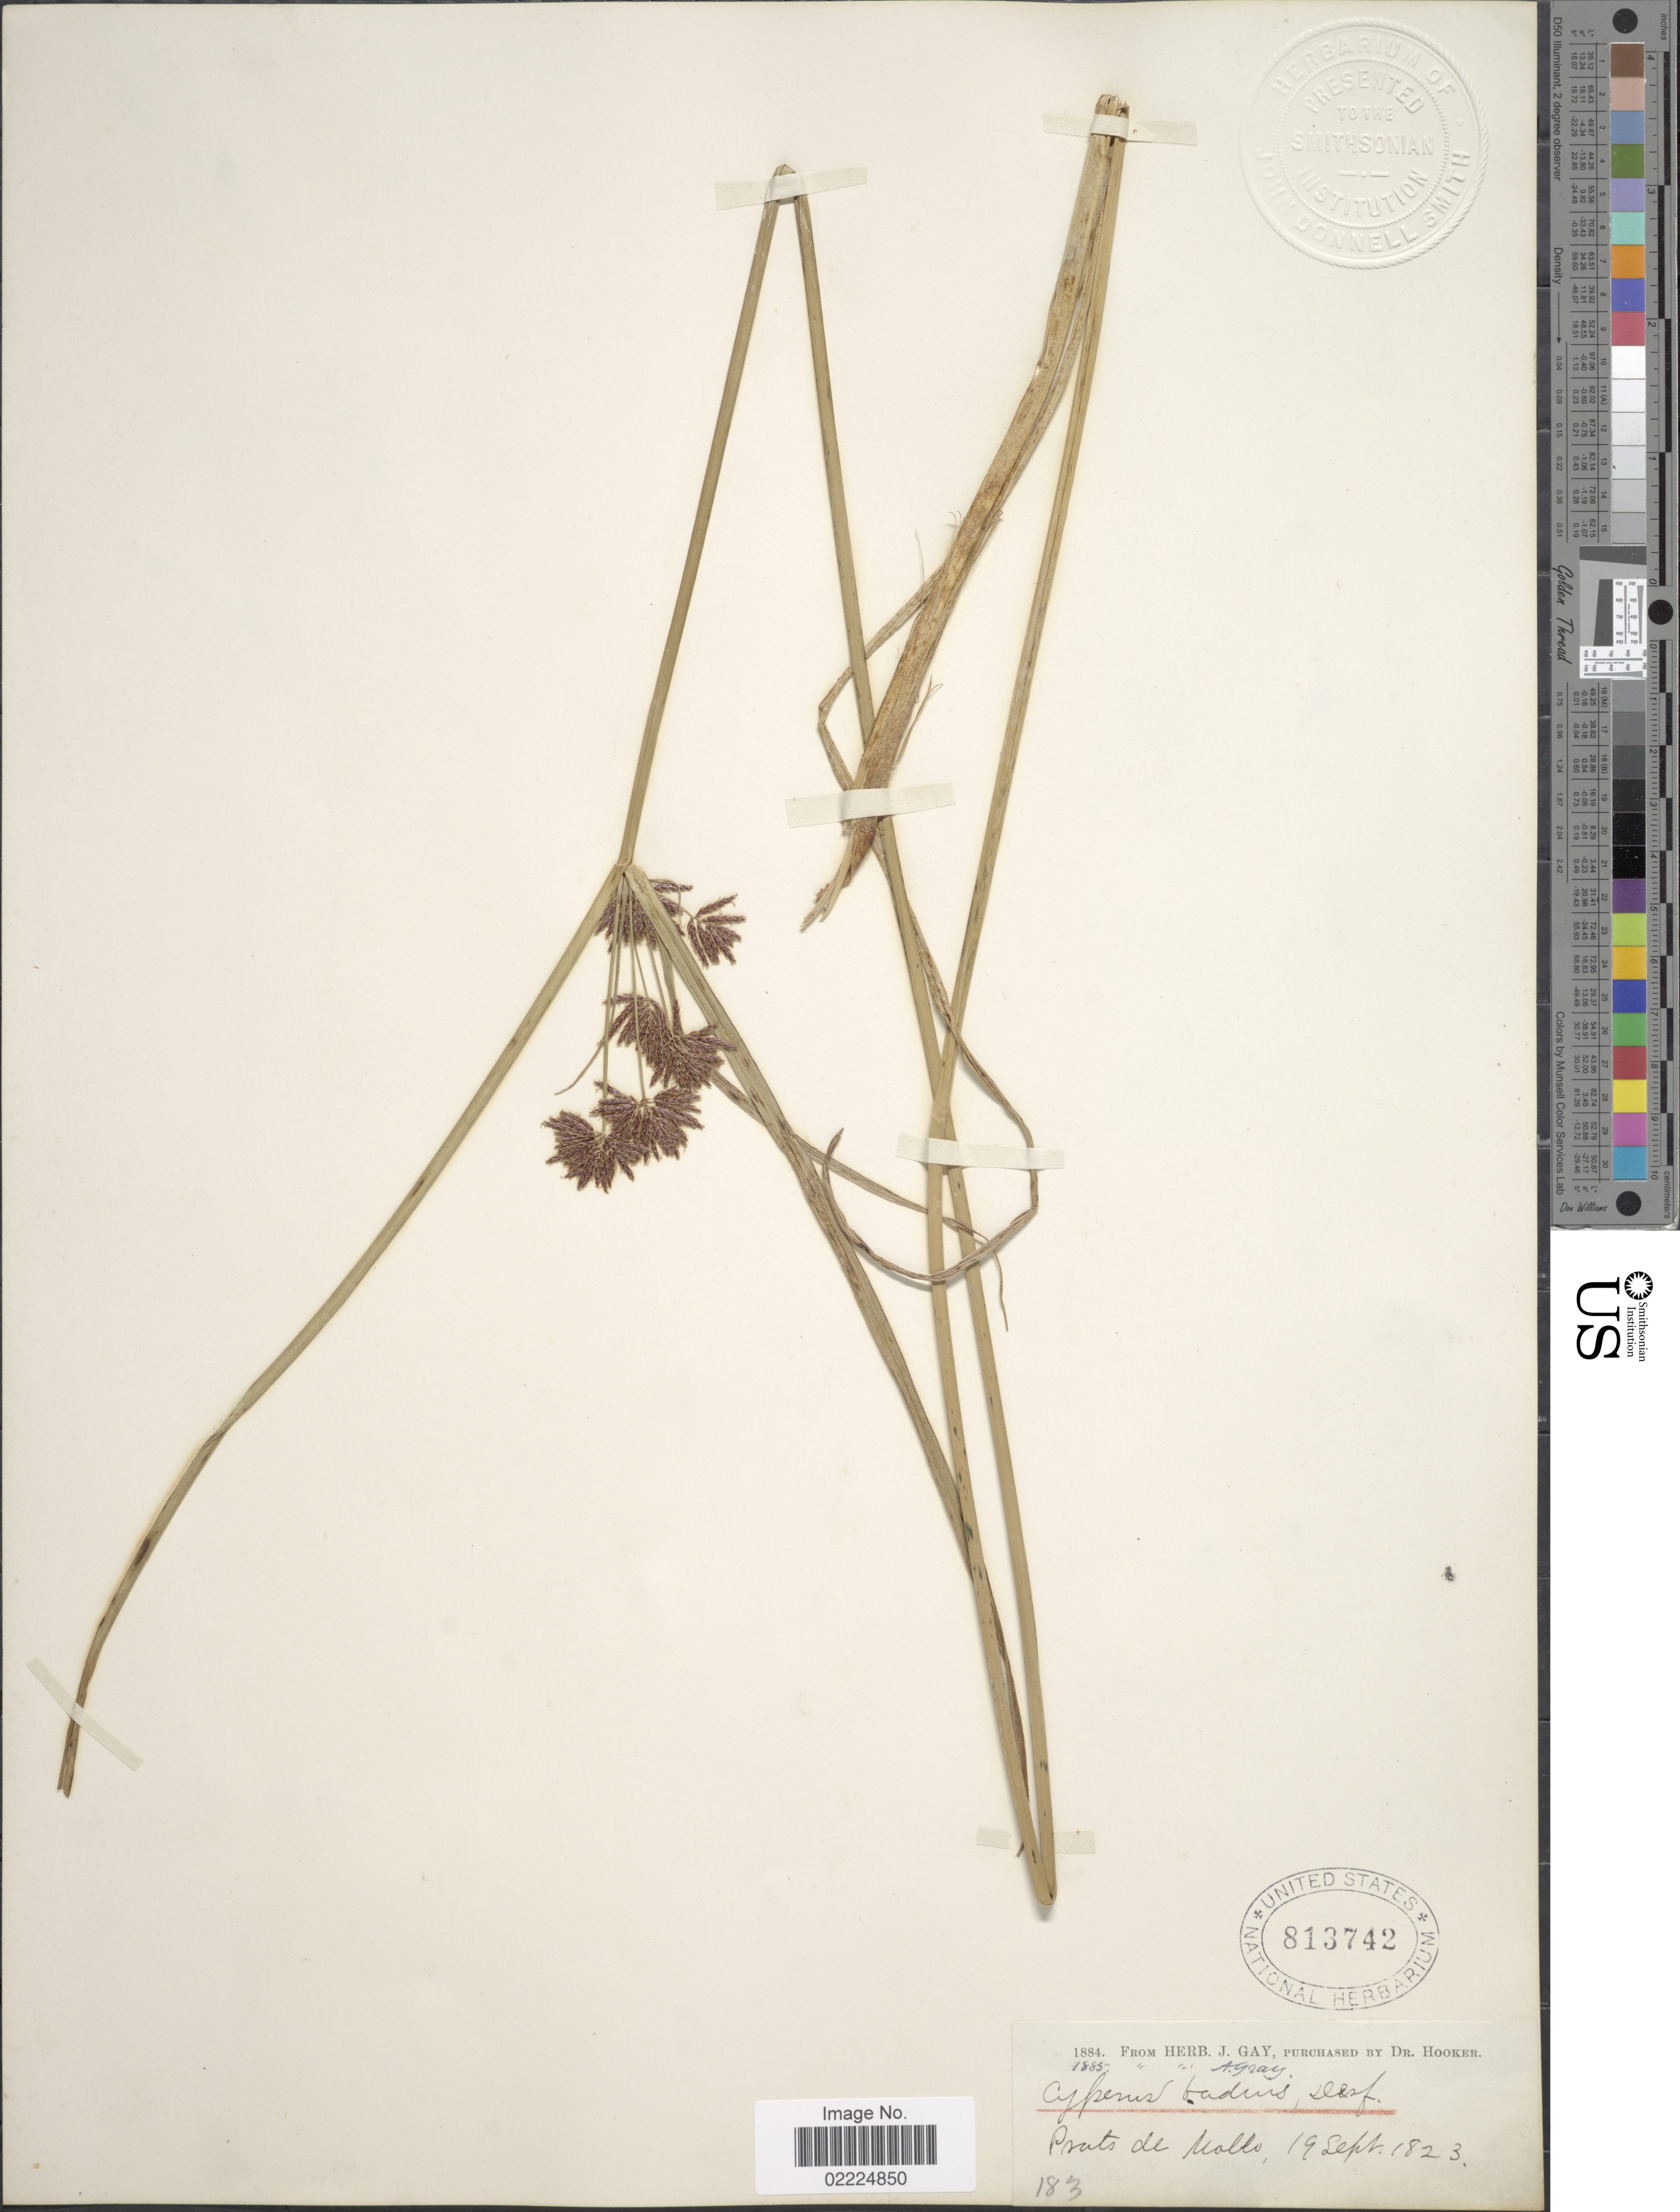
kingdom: Plantae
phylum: Tracheophyta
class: Liliopsida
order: Poales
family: Cyperaceae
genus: Cyperus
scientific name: Cyperus badius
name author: Desf.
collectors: ex herb. J. Gay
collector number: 183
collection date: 1823-09-19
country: France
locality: Prats de Mollo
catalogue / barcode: US 813742